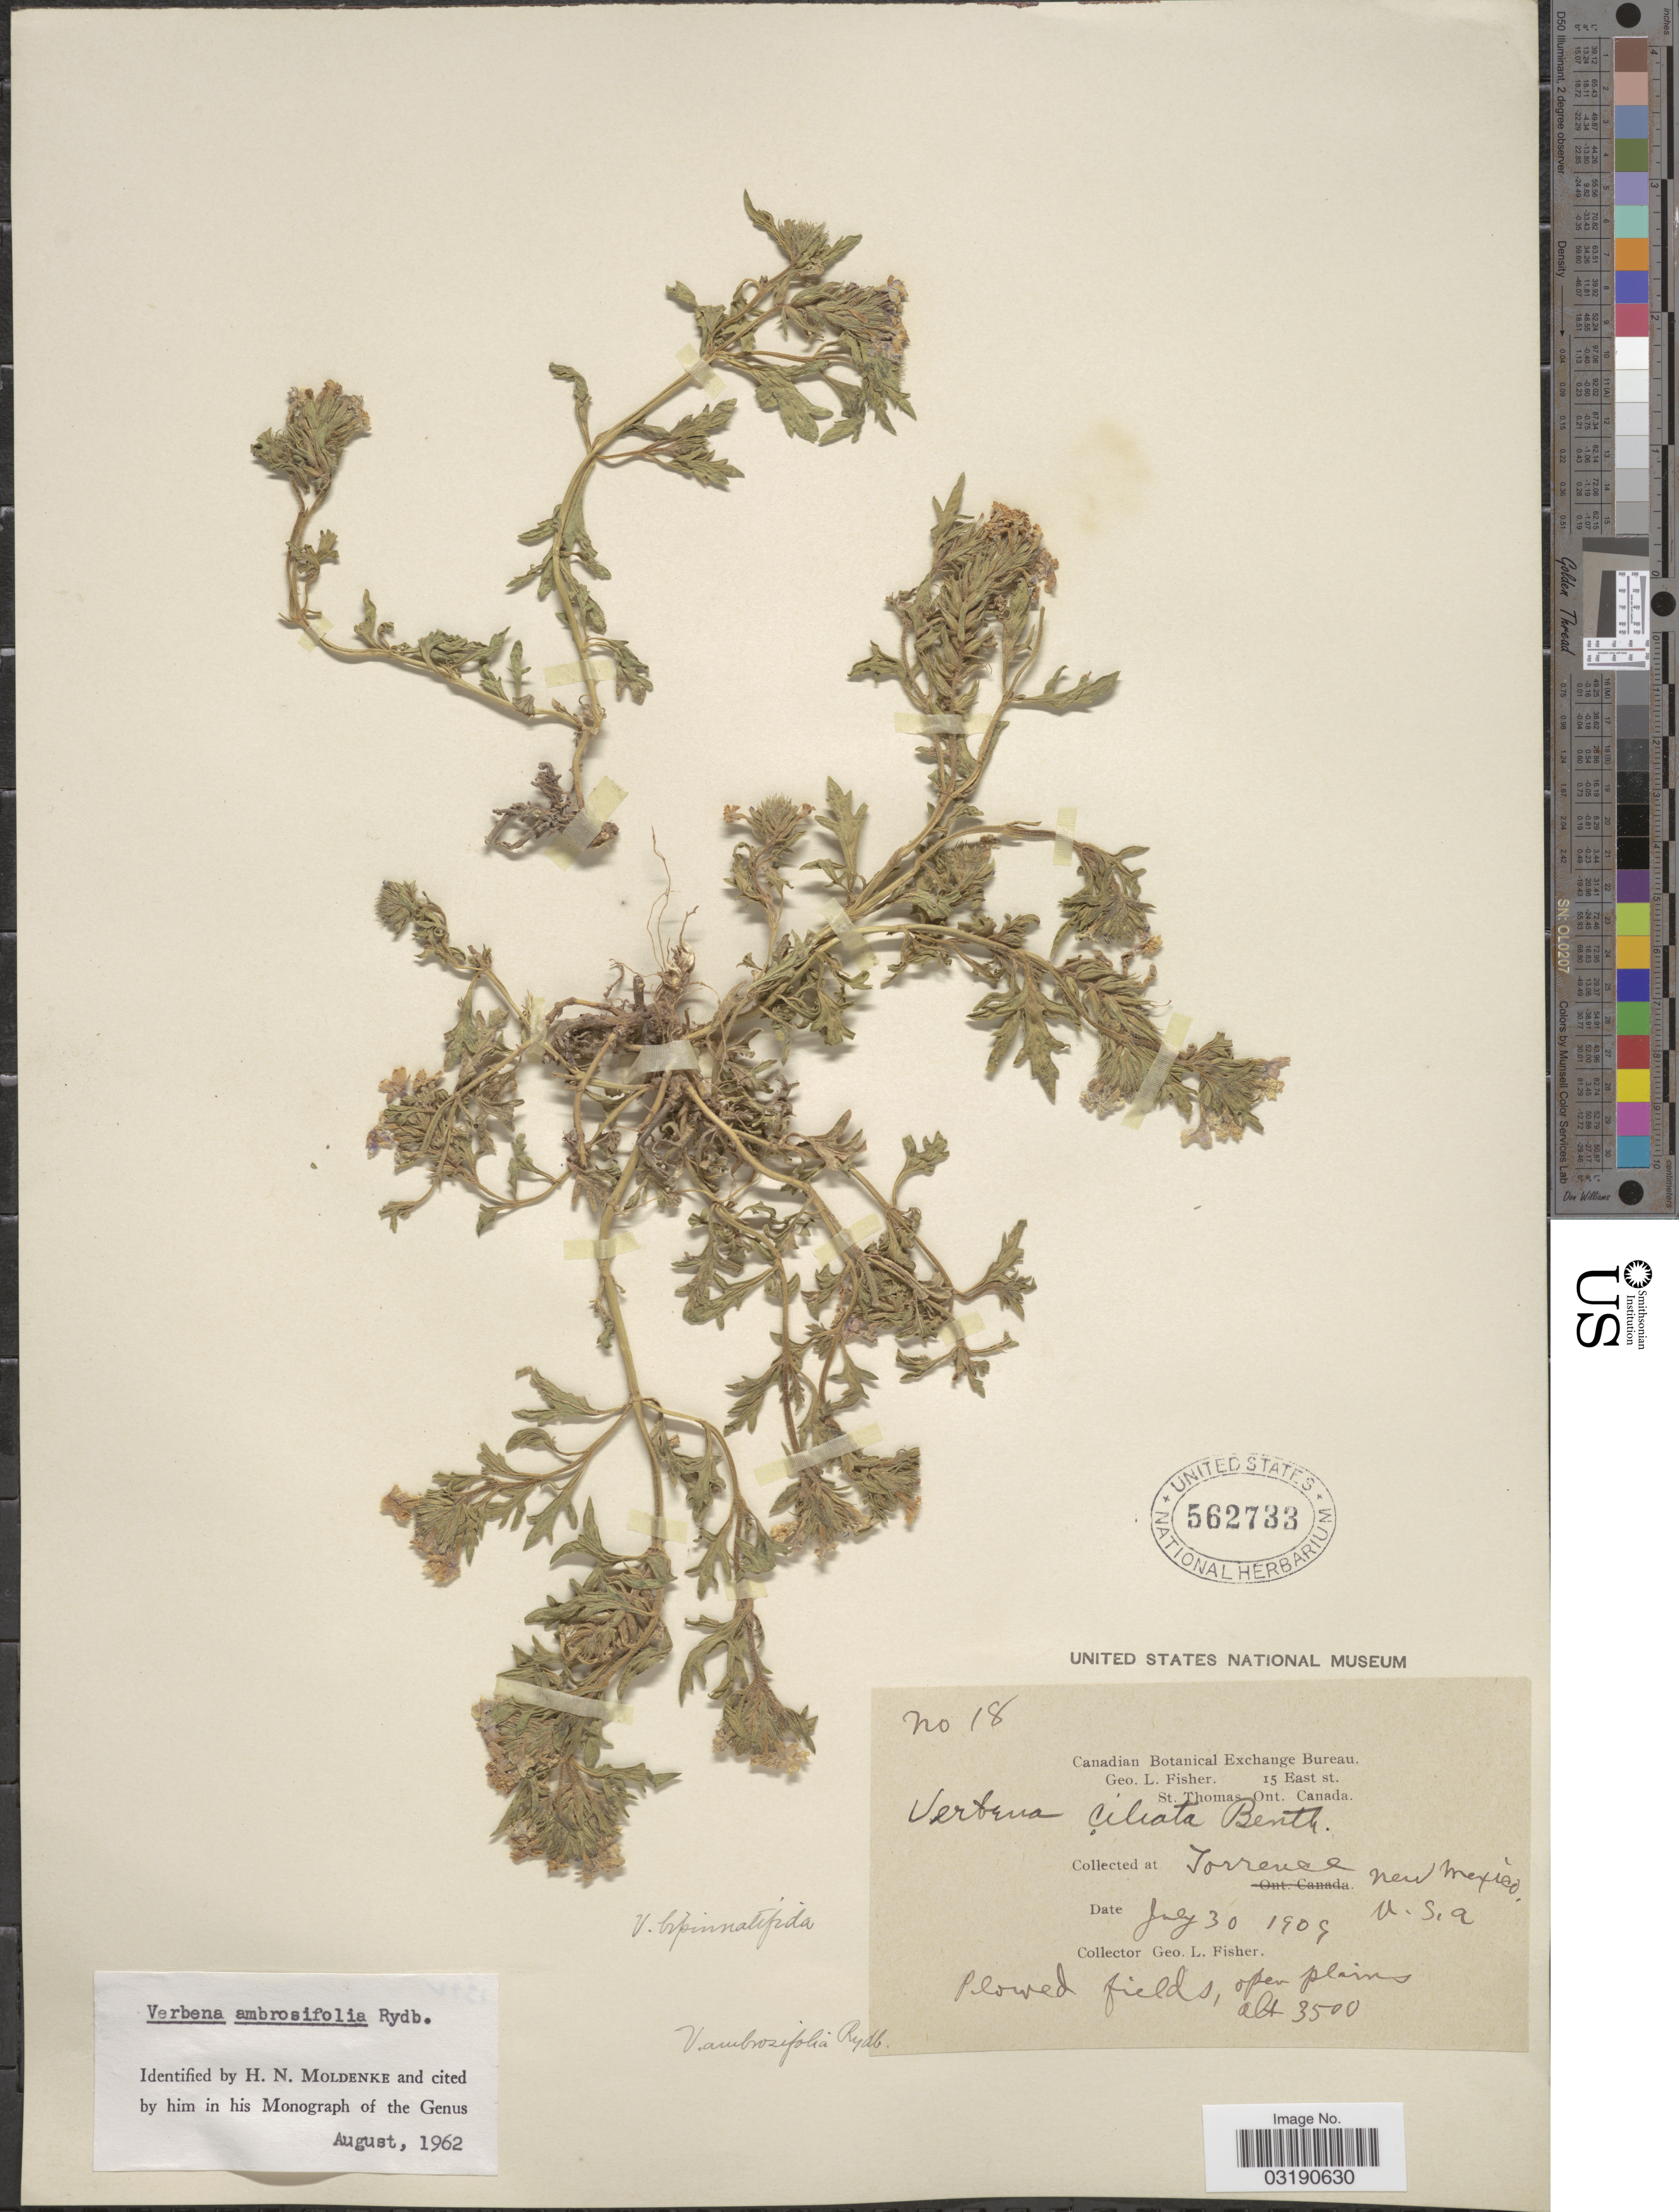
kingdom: Plantae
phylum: Tracheophyta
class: Magnoliopsida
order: Lamiales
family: Verbenaceae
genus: Verbena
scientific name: Verbena ambrosiifolia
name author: Rydb. ex Small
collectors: G. L. Fisher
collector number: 18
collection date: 1909-07-30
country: United States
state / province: New Mexico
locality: Torrence.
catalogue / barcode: US 562733